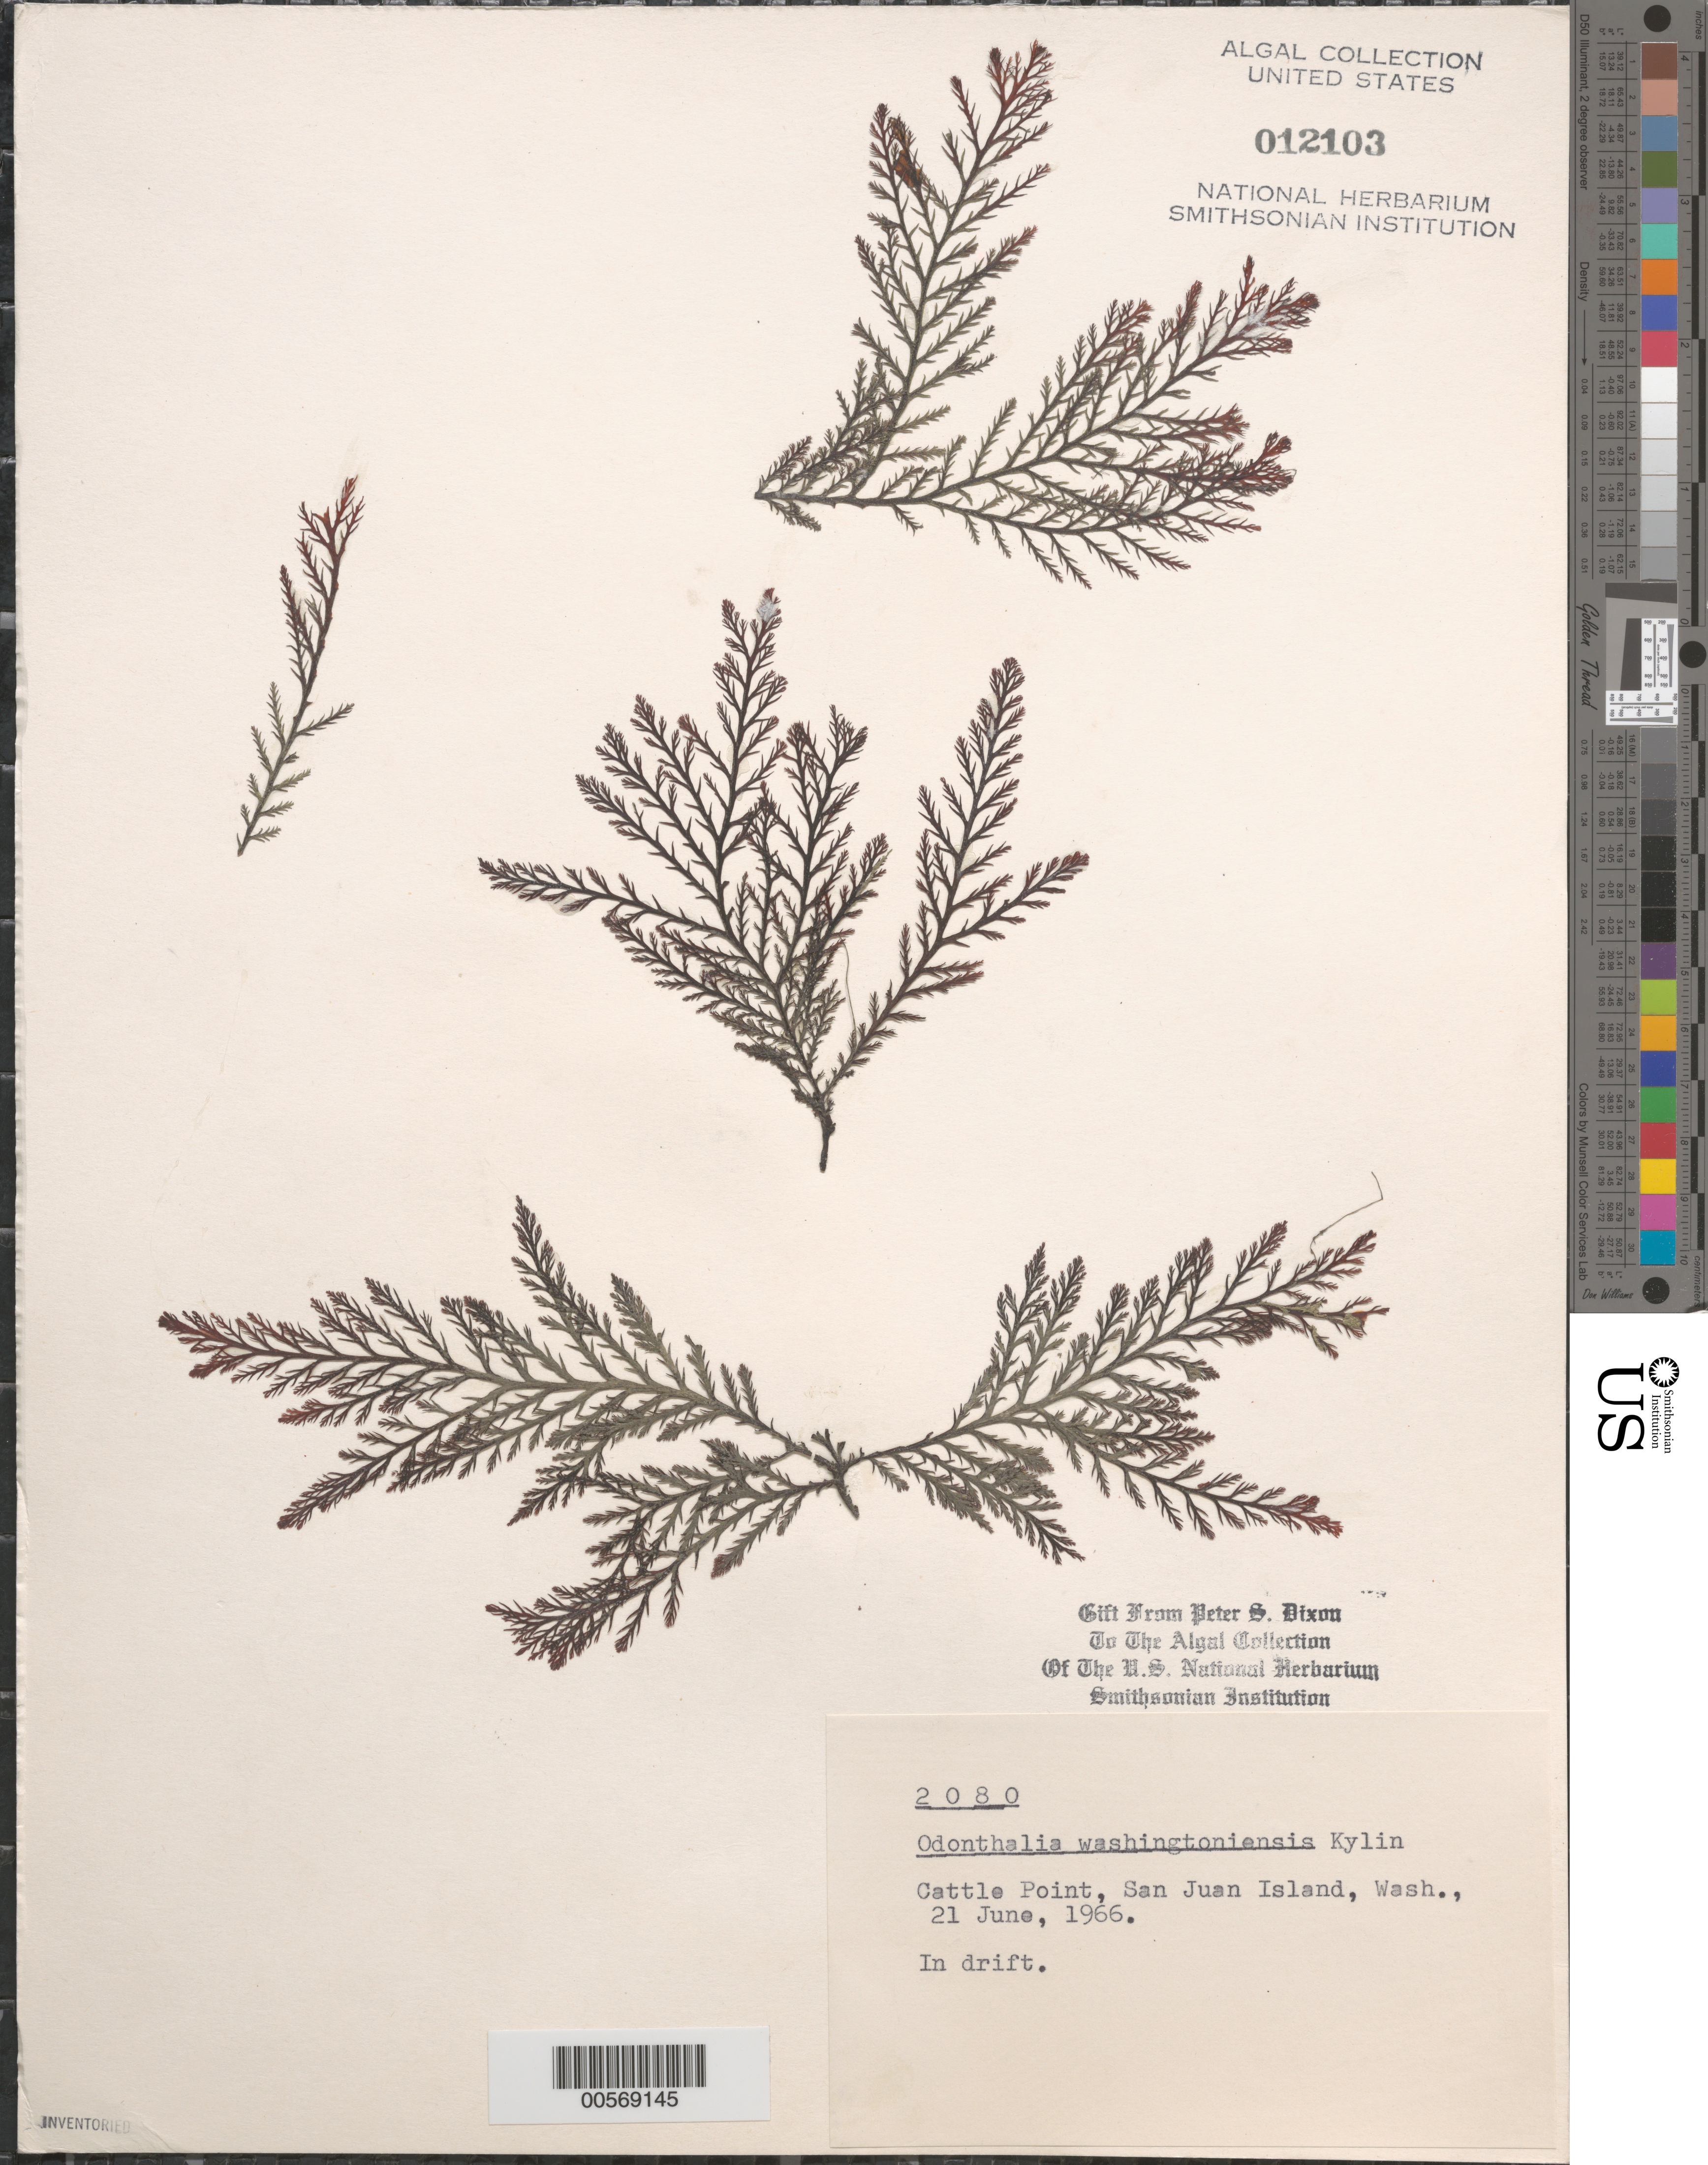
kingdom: Plantae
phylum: Rhodophyta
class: Florideophyceae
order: Ceramiales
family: Rhodomelaceae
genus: Odonthalia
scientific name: Odonthalia washingtoniensis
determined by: Dixon, P. S.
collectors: P. S. Dixon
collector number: PSD 2080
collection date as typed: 21 Jun 1966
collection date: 1966-06-21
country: United States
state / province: Washington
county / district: San Juan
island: San Juan Island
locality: Cattle Point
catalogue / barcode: US 12103